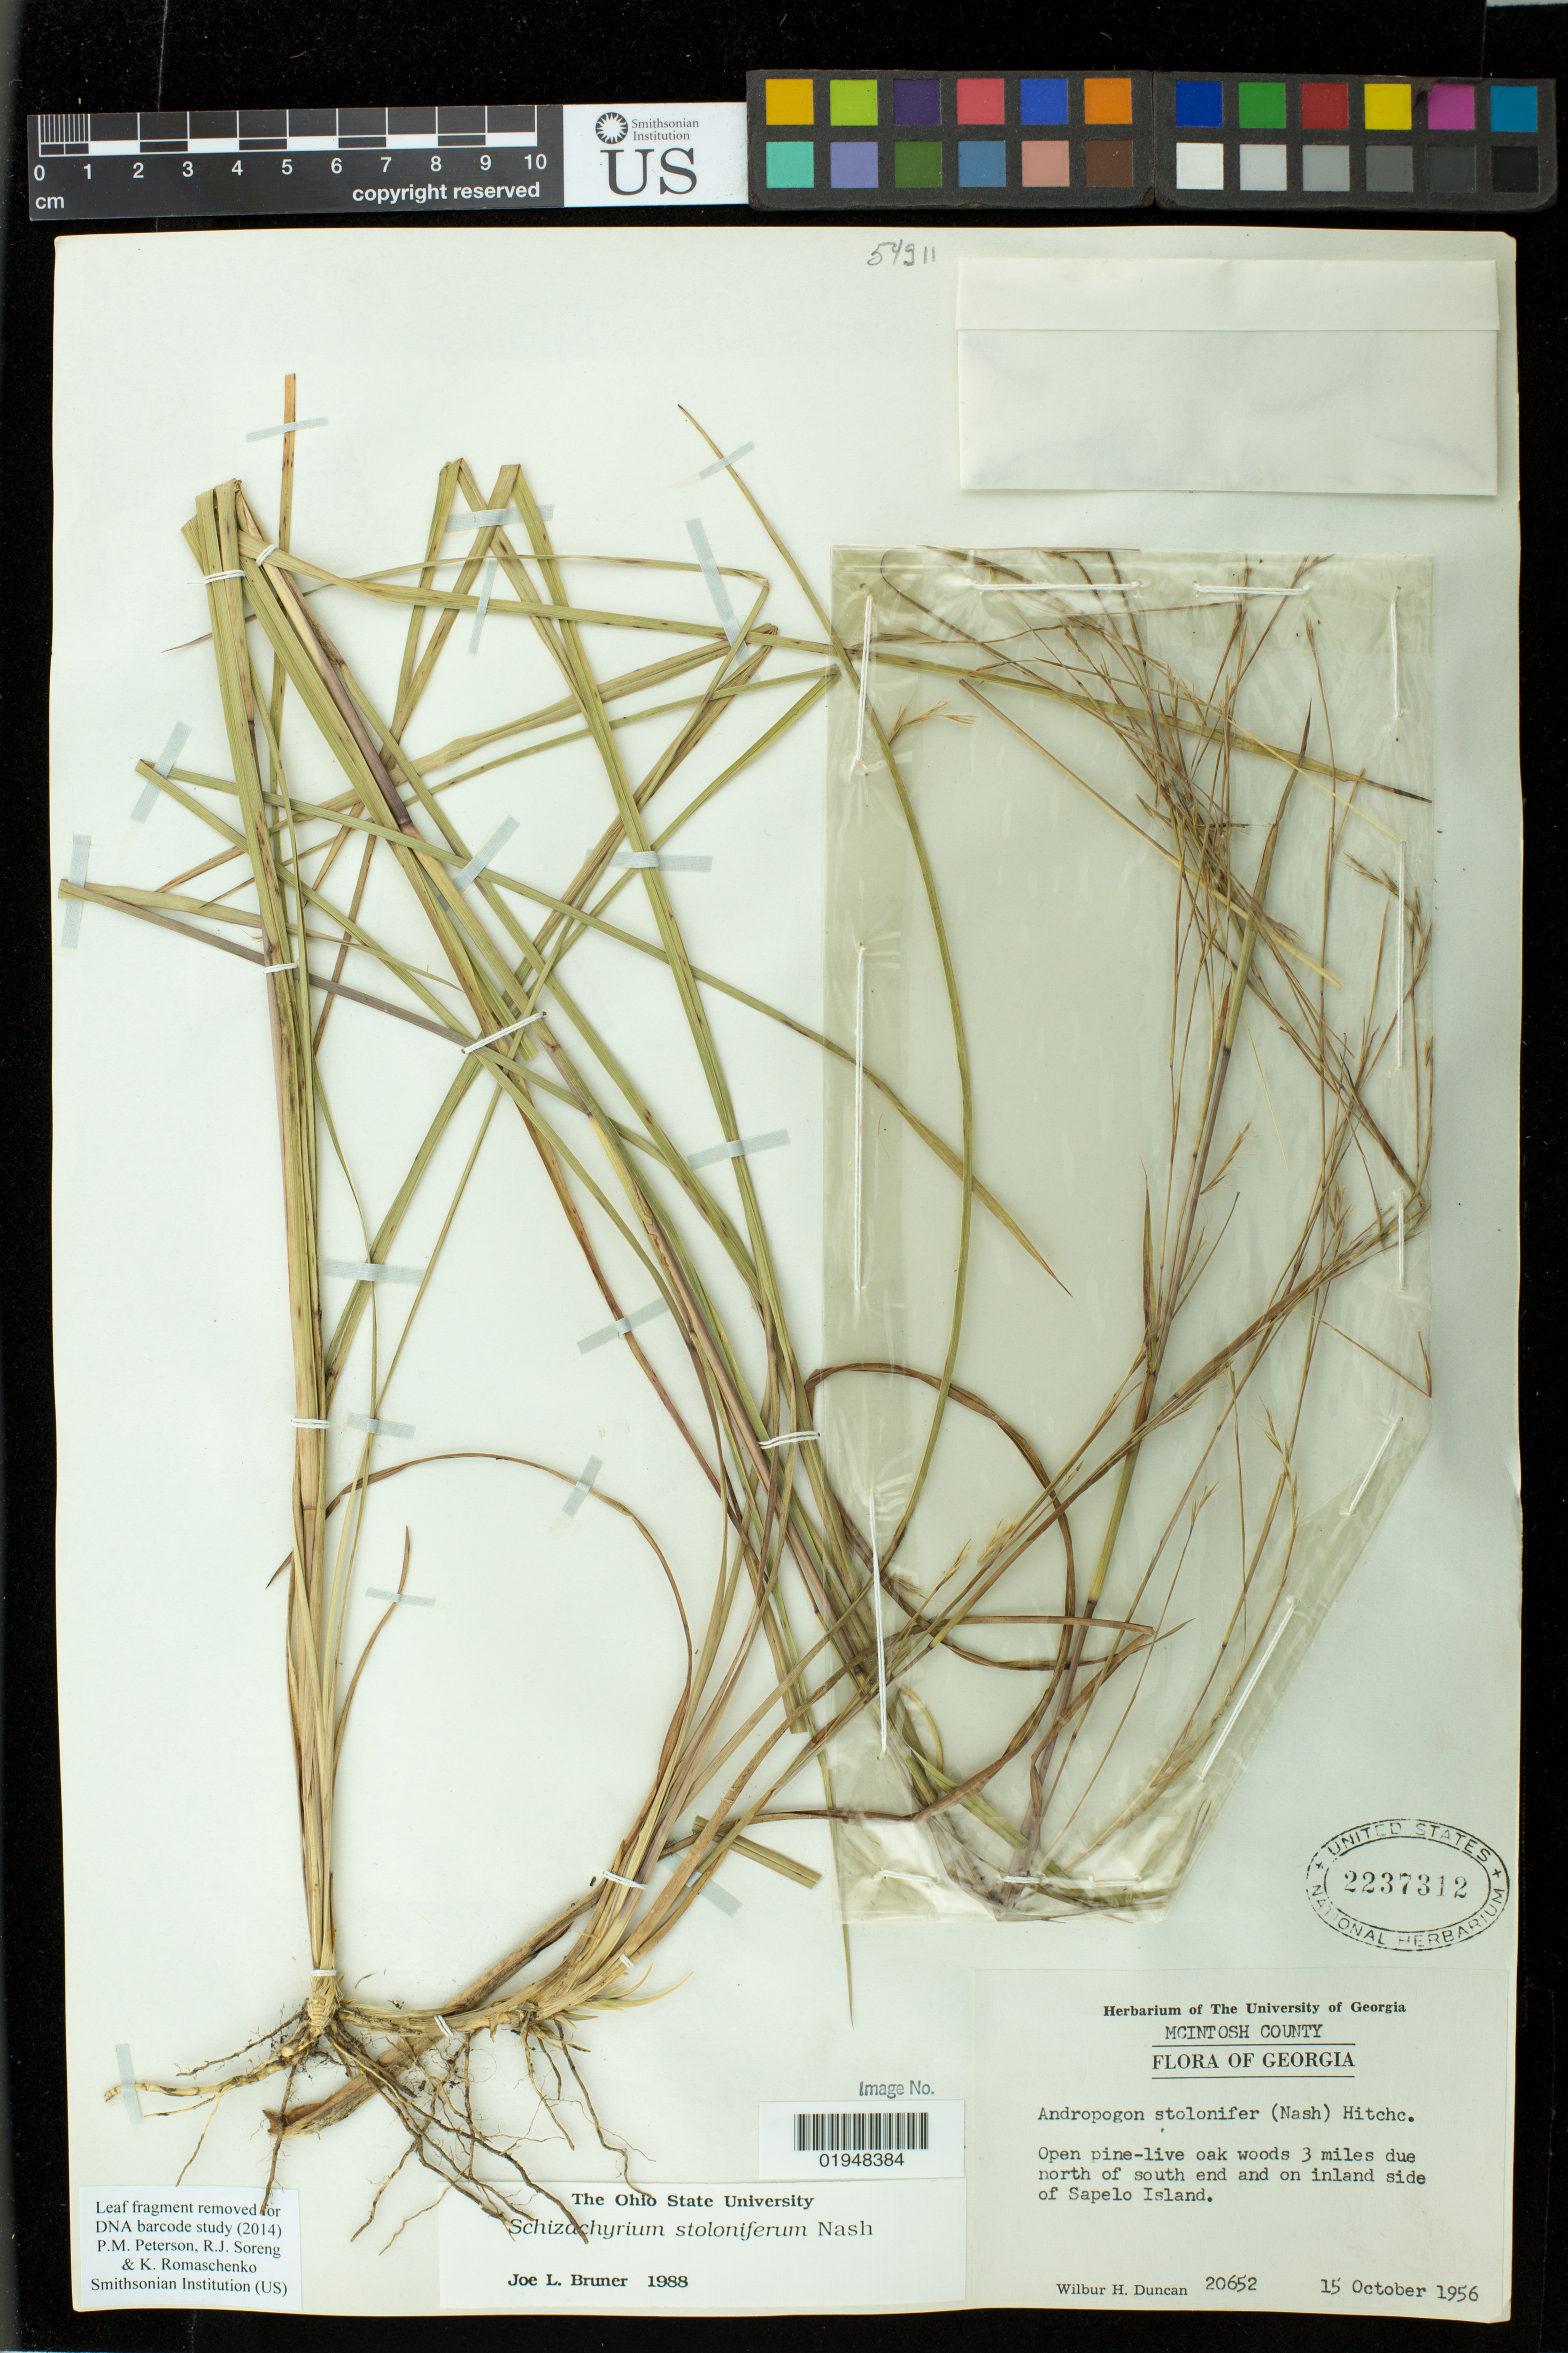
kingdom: Plantae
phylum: Tracheophyta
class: Liliopsida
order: Poales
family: Poaceae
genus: Schizachyrium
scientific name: Schizachyrium stoloniferum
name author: Nash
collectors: W. H. Duncan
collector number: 20652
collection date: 1956-10-15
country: United States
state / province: Georgia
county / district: Mcintosh County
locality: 3 miles due north of south end and on inland side of Sapelo Island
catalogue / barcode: US 2237312